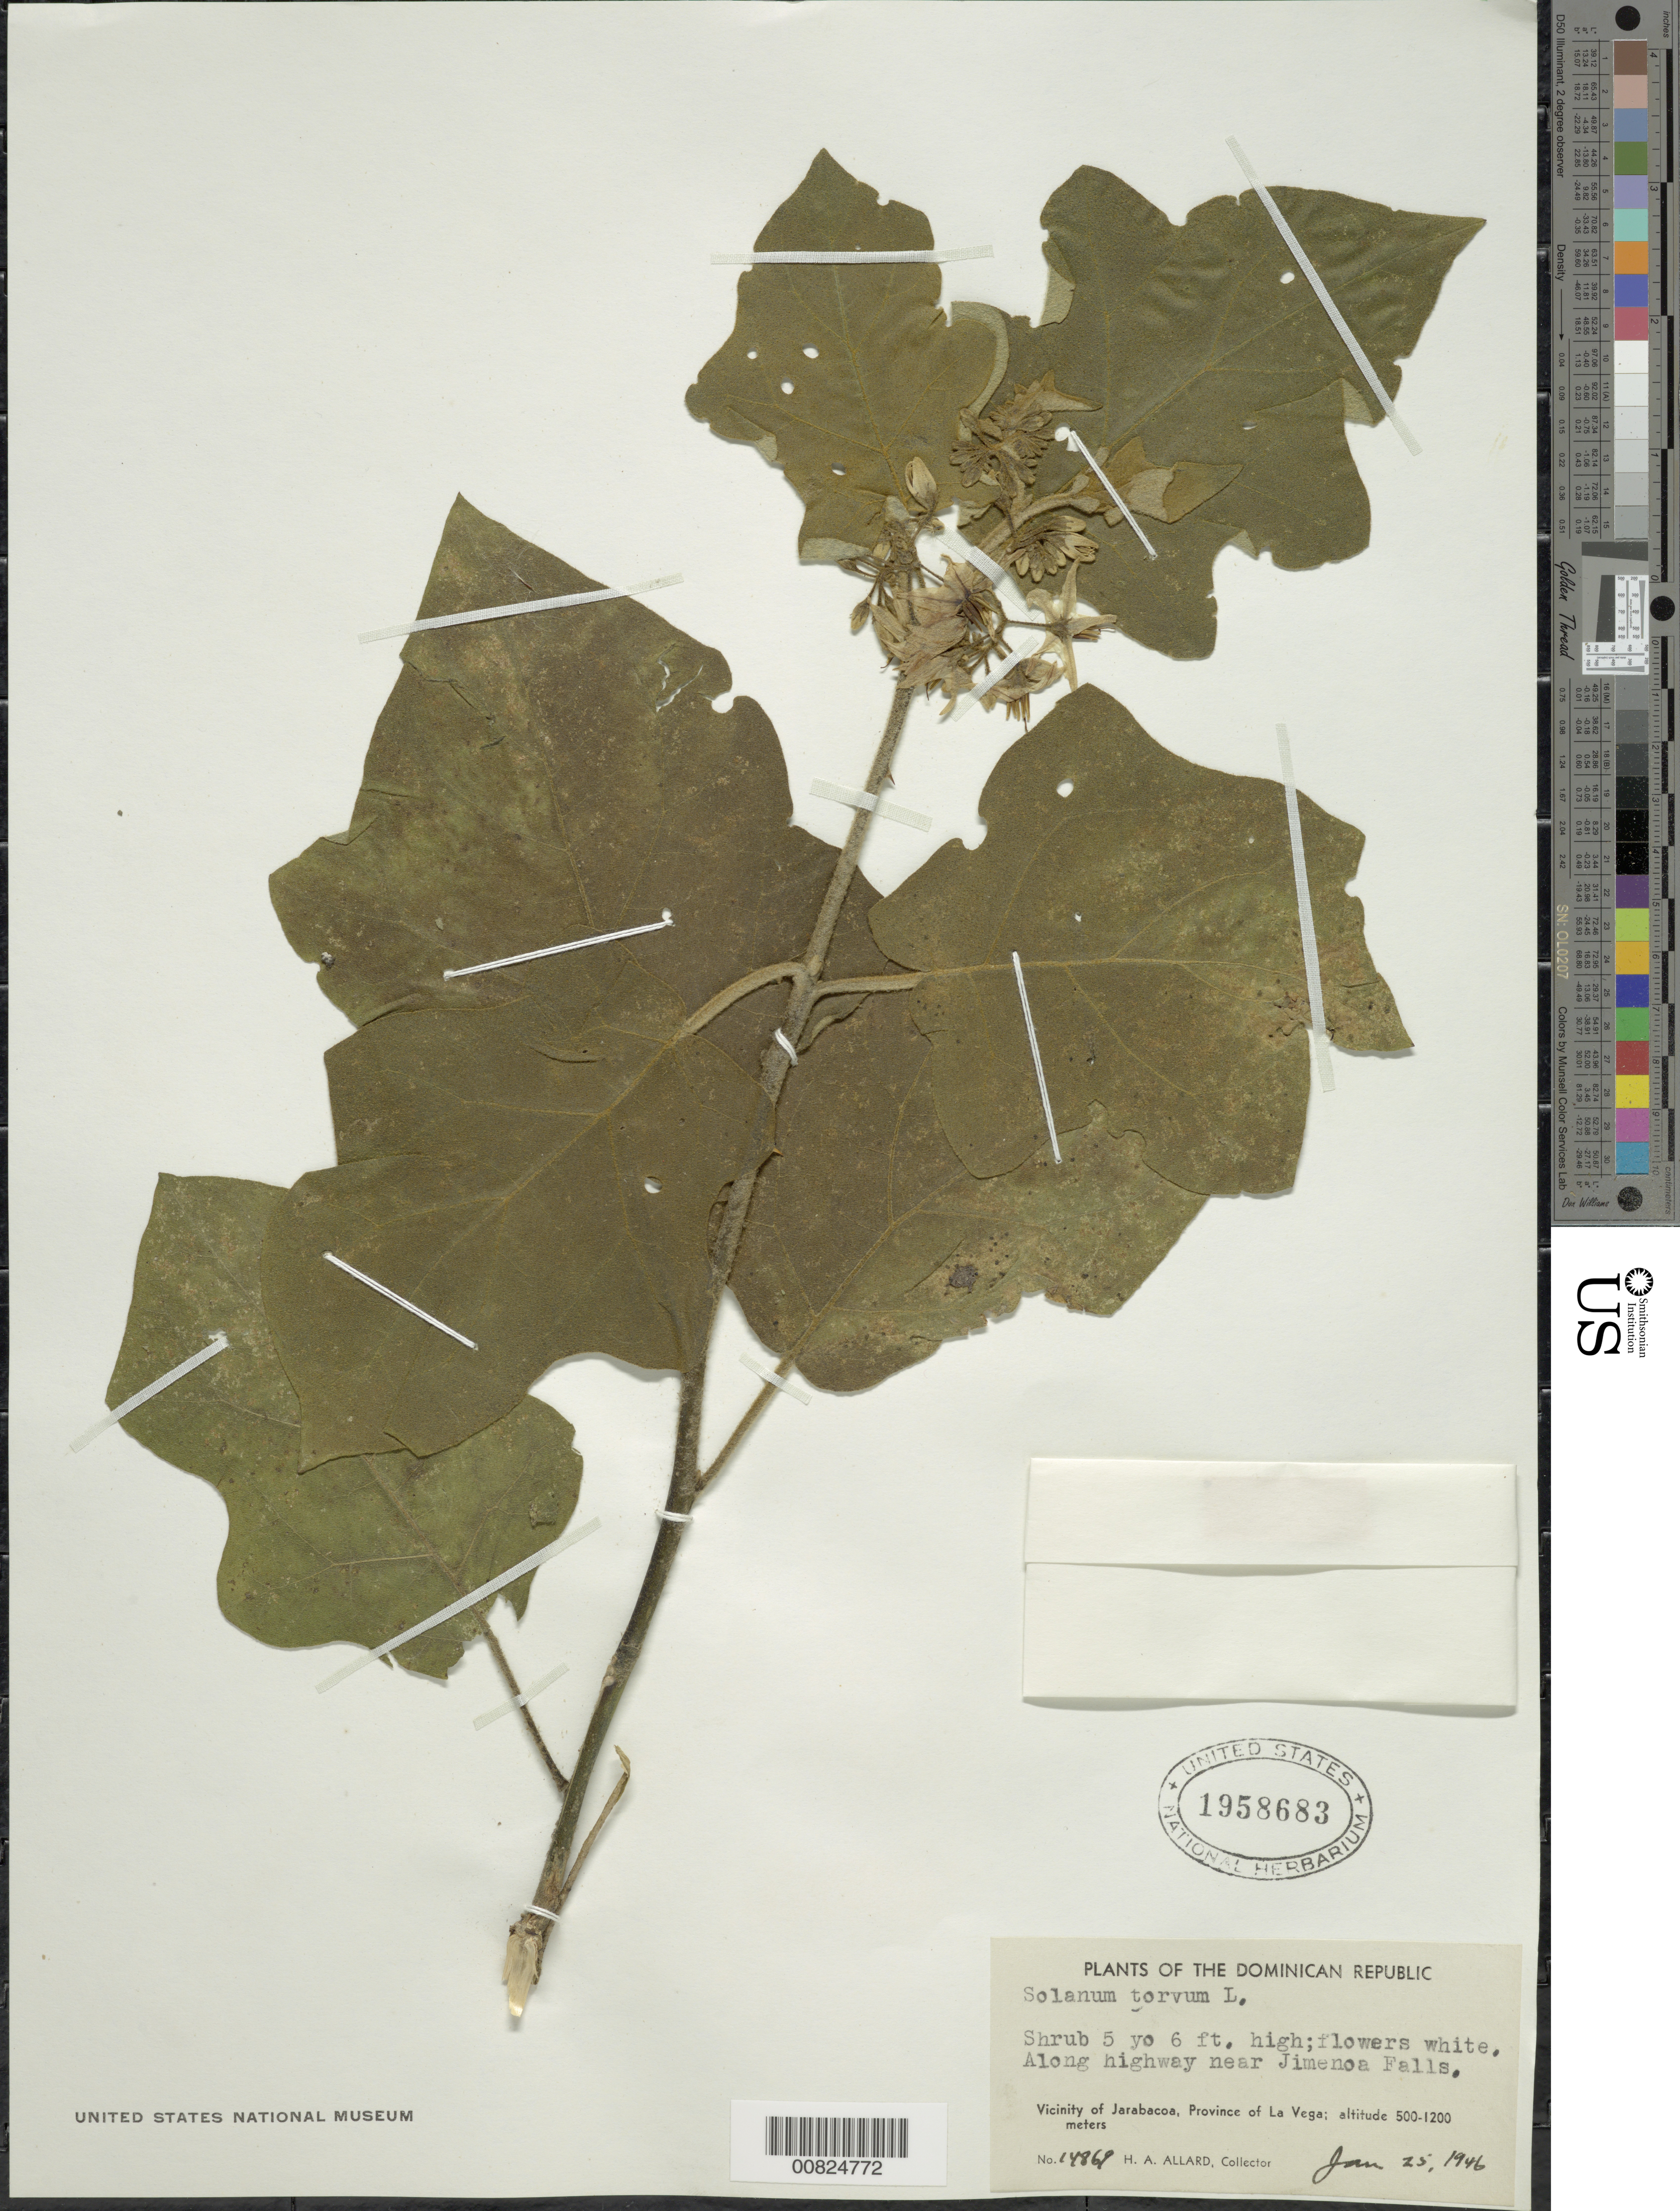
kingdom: Plantae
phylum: Tracheophyta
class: Magnoliopsida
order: Solanales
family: Solanaceae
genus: Solanum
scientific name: Solanum torvum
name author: Sw.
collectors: H. A. Allard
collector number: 14869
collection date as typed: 25 Jan 1946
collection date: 1946-01-25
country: Dominican Republic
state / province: La Vega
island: Hispaniola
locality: Vicinity of Jarabacoa, along highway near Jimenoa Falls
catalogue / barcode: US 1958683